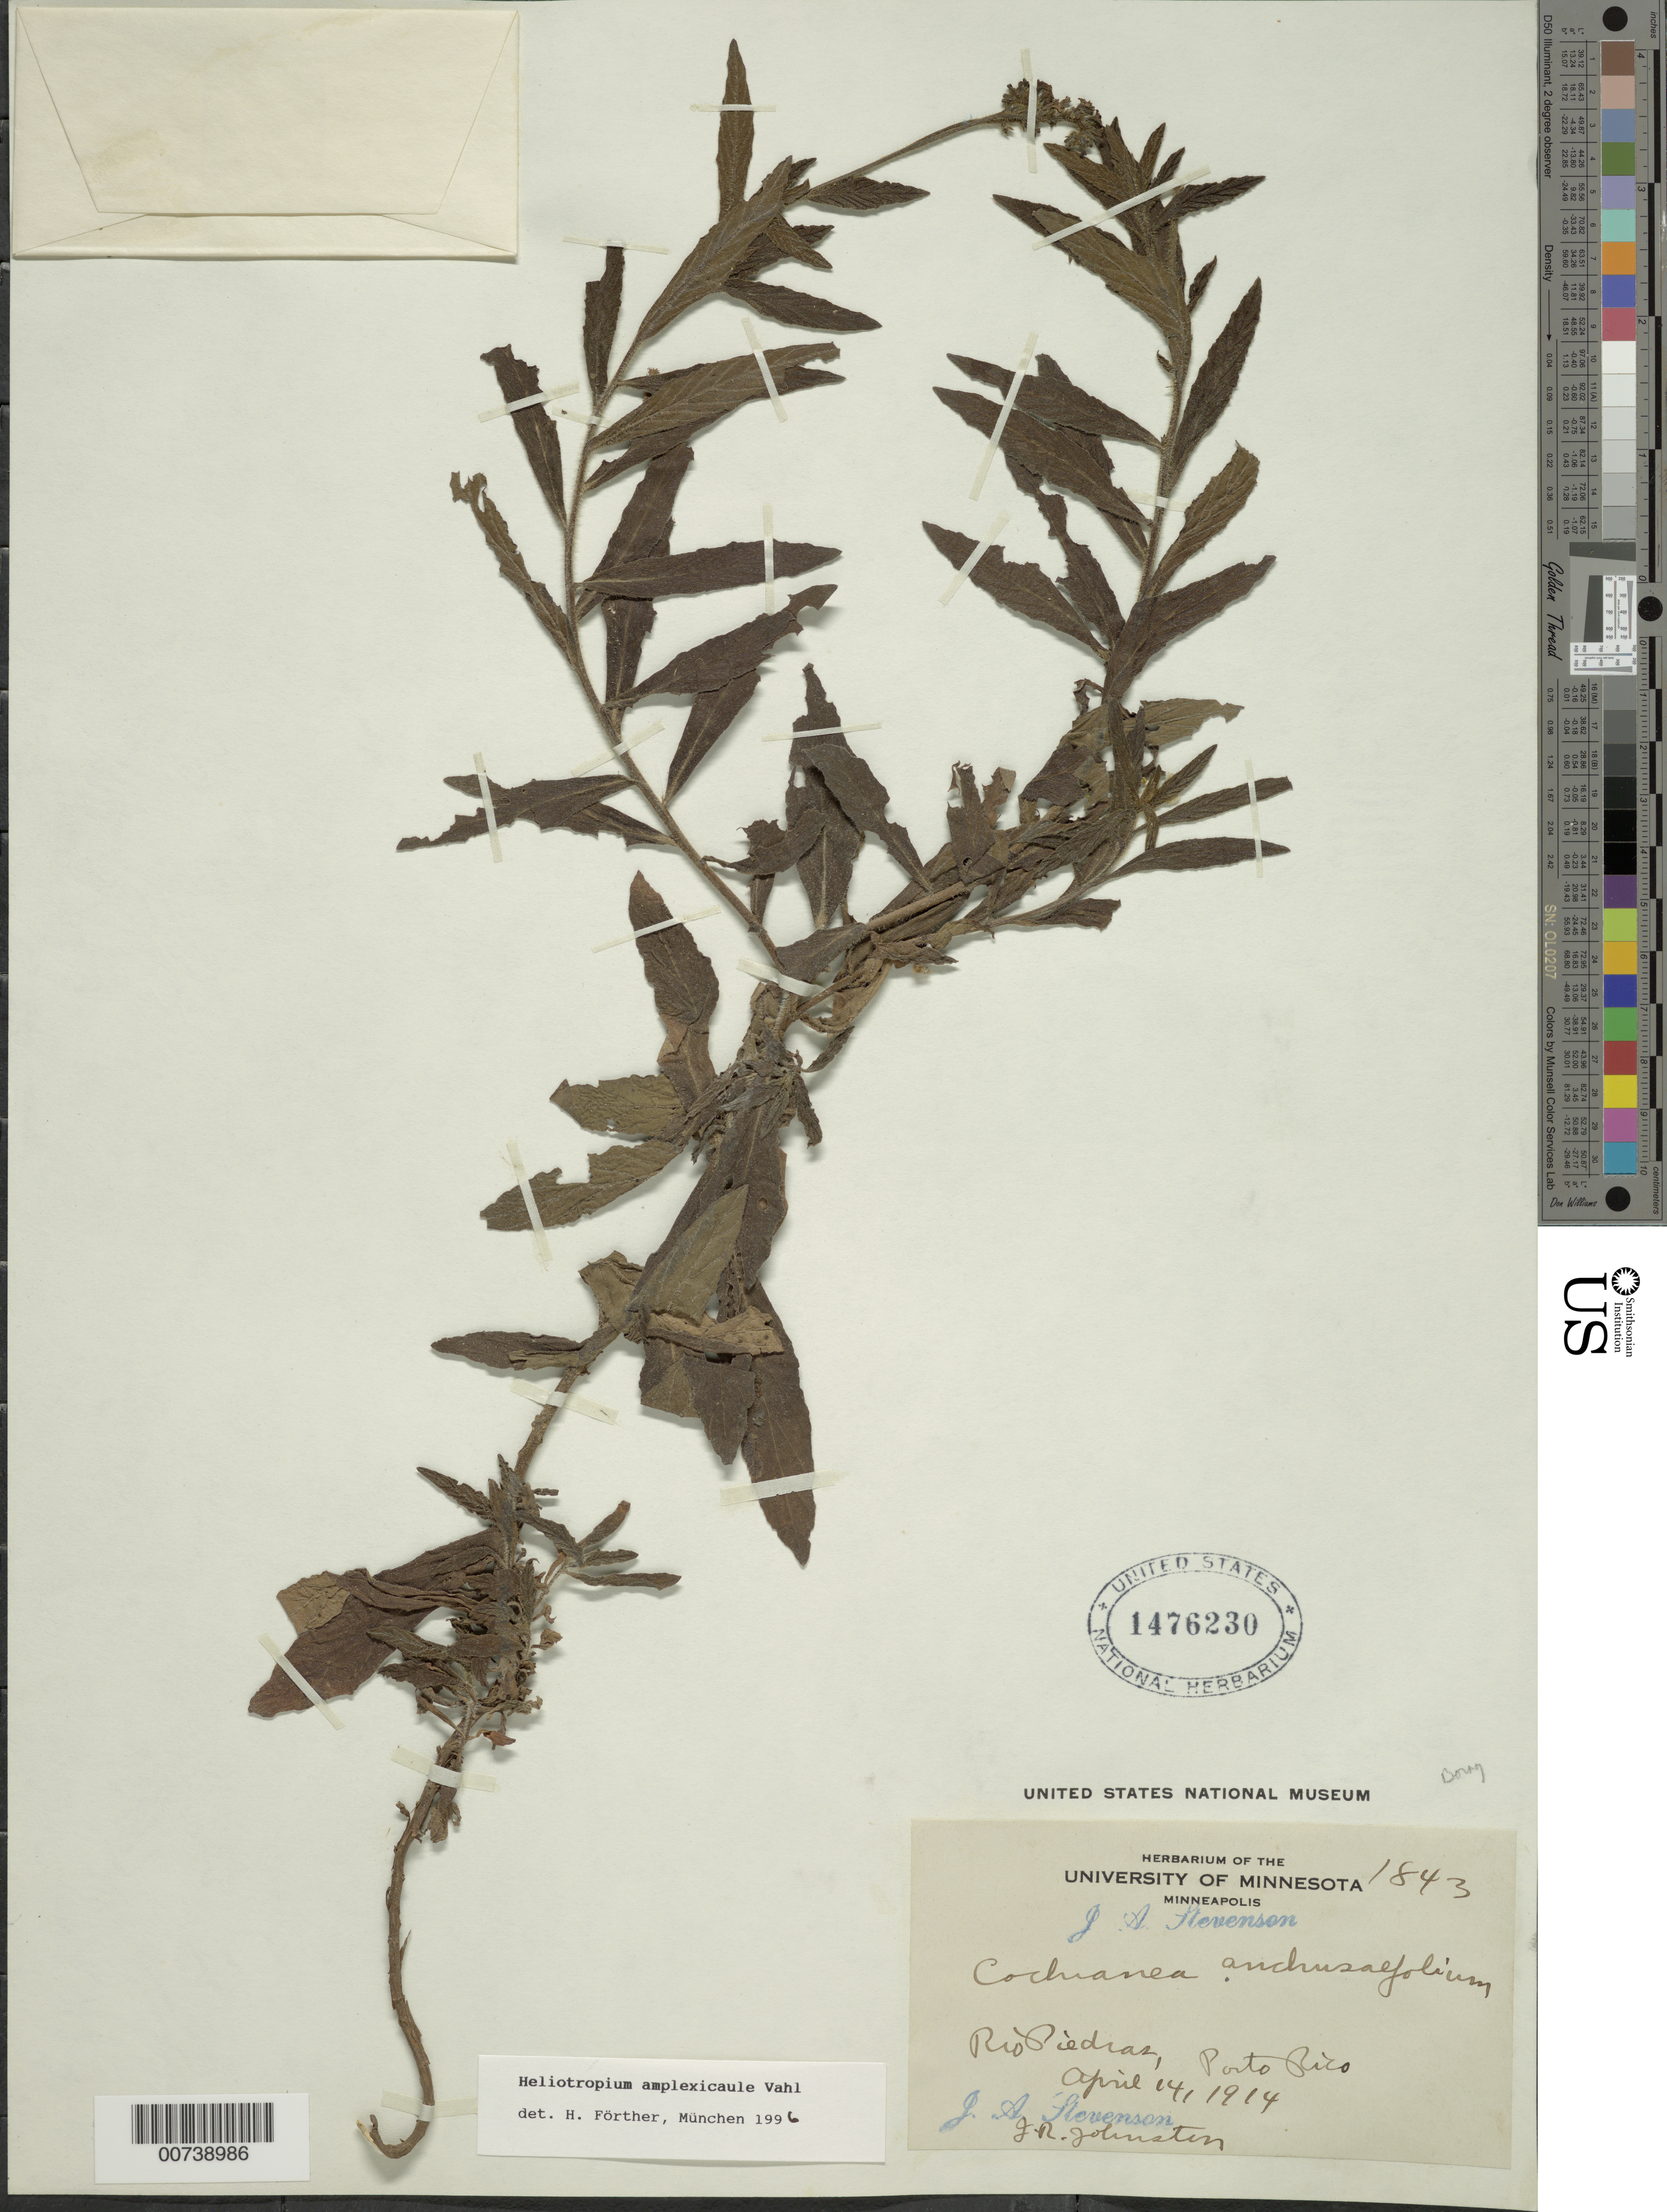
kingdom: Plantae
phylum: Tracheophyta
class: Magnoliopsida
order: Boraginales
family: Heliotropiaceae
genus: Heliotropium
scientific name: Heliotropium amplexicaule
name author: Vahl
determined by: Fôrther, H.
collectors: J. Stevenson & J. Johnston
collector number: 1843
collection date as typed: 14 Apr 1914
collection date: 1914-04-14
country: Puerto Rico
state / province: San Juan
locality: Río Piedras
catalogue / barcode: US 1476230